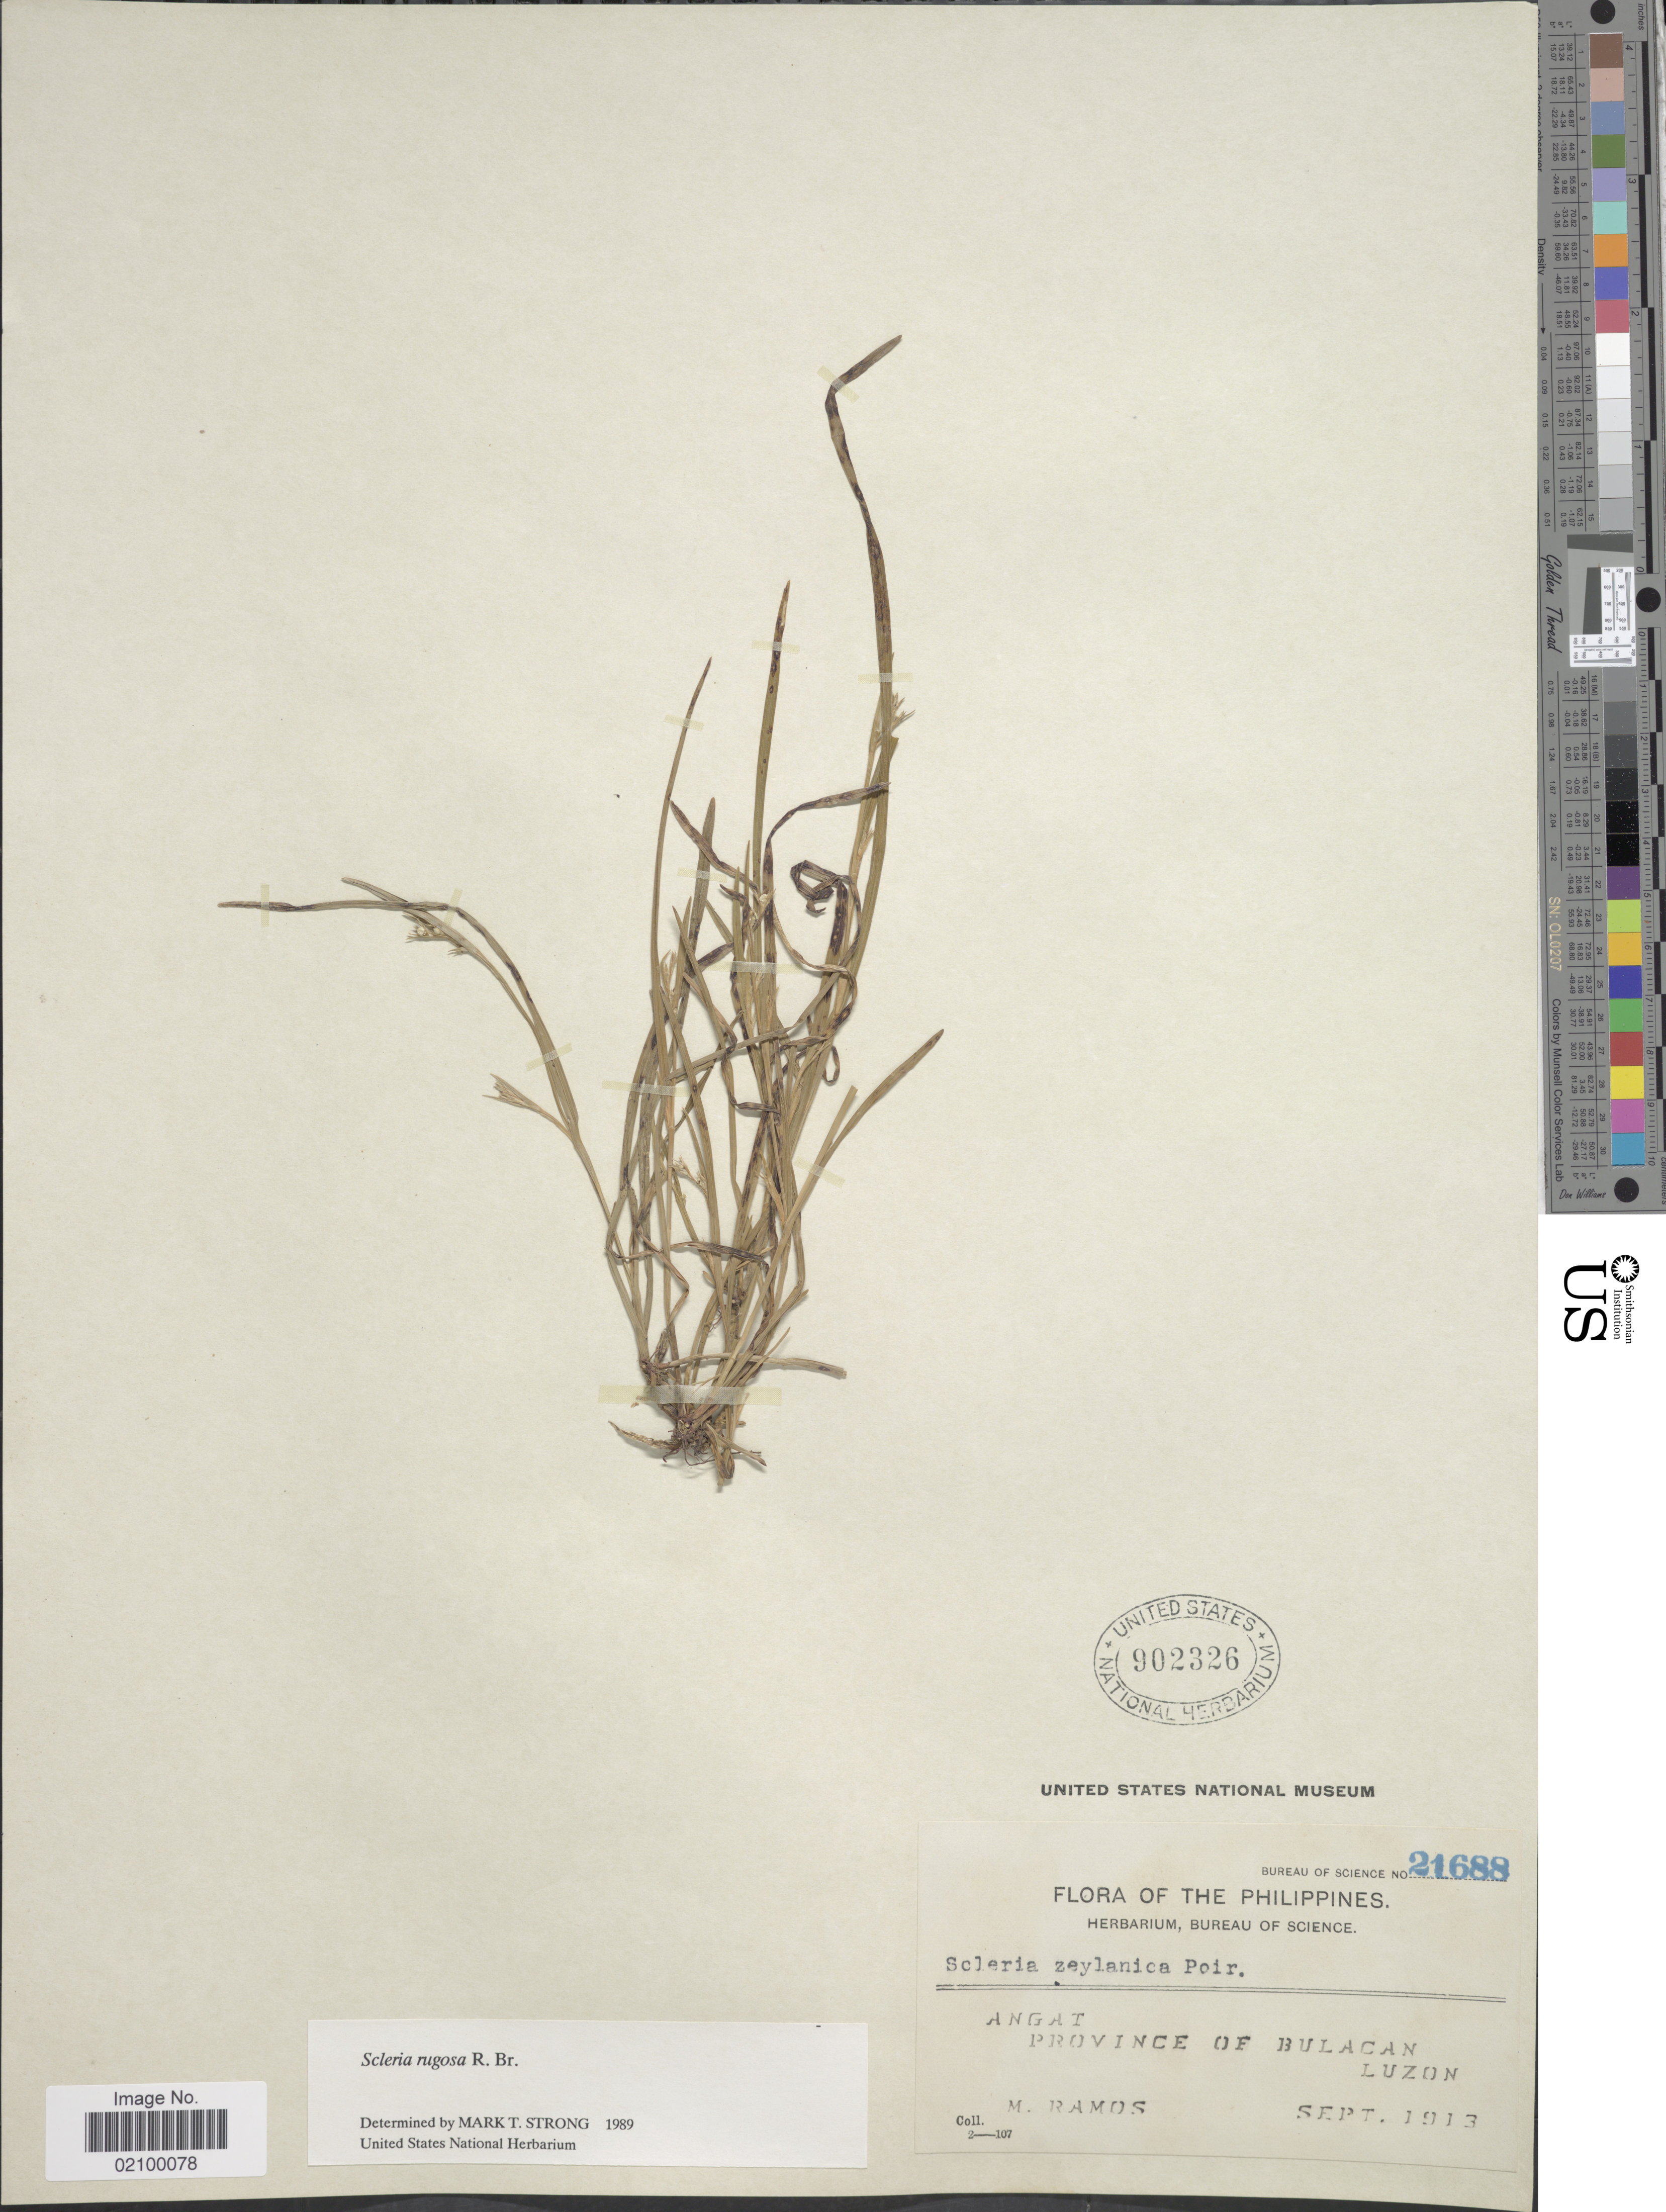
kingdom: Plantae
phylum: Tracheophyta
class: Liliopsida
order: Poales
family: Cyperaceae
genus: Scleria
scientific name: Scleria rugosa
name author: R. Br.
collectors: M. Ramos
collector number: Bureau of Science 21688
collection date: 1913-09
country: Philippines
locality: Angat, Province of Bulacan, Luzon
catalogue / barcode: US 902326